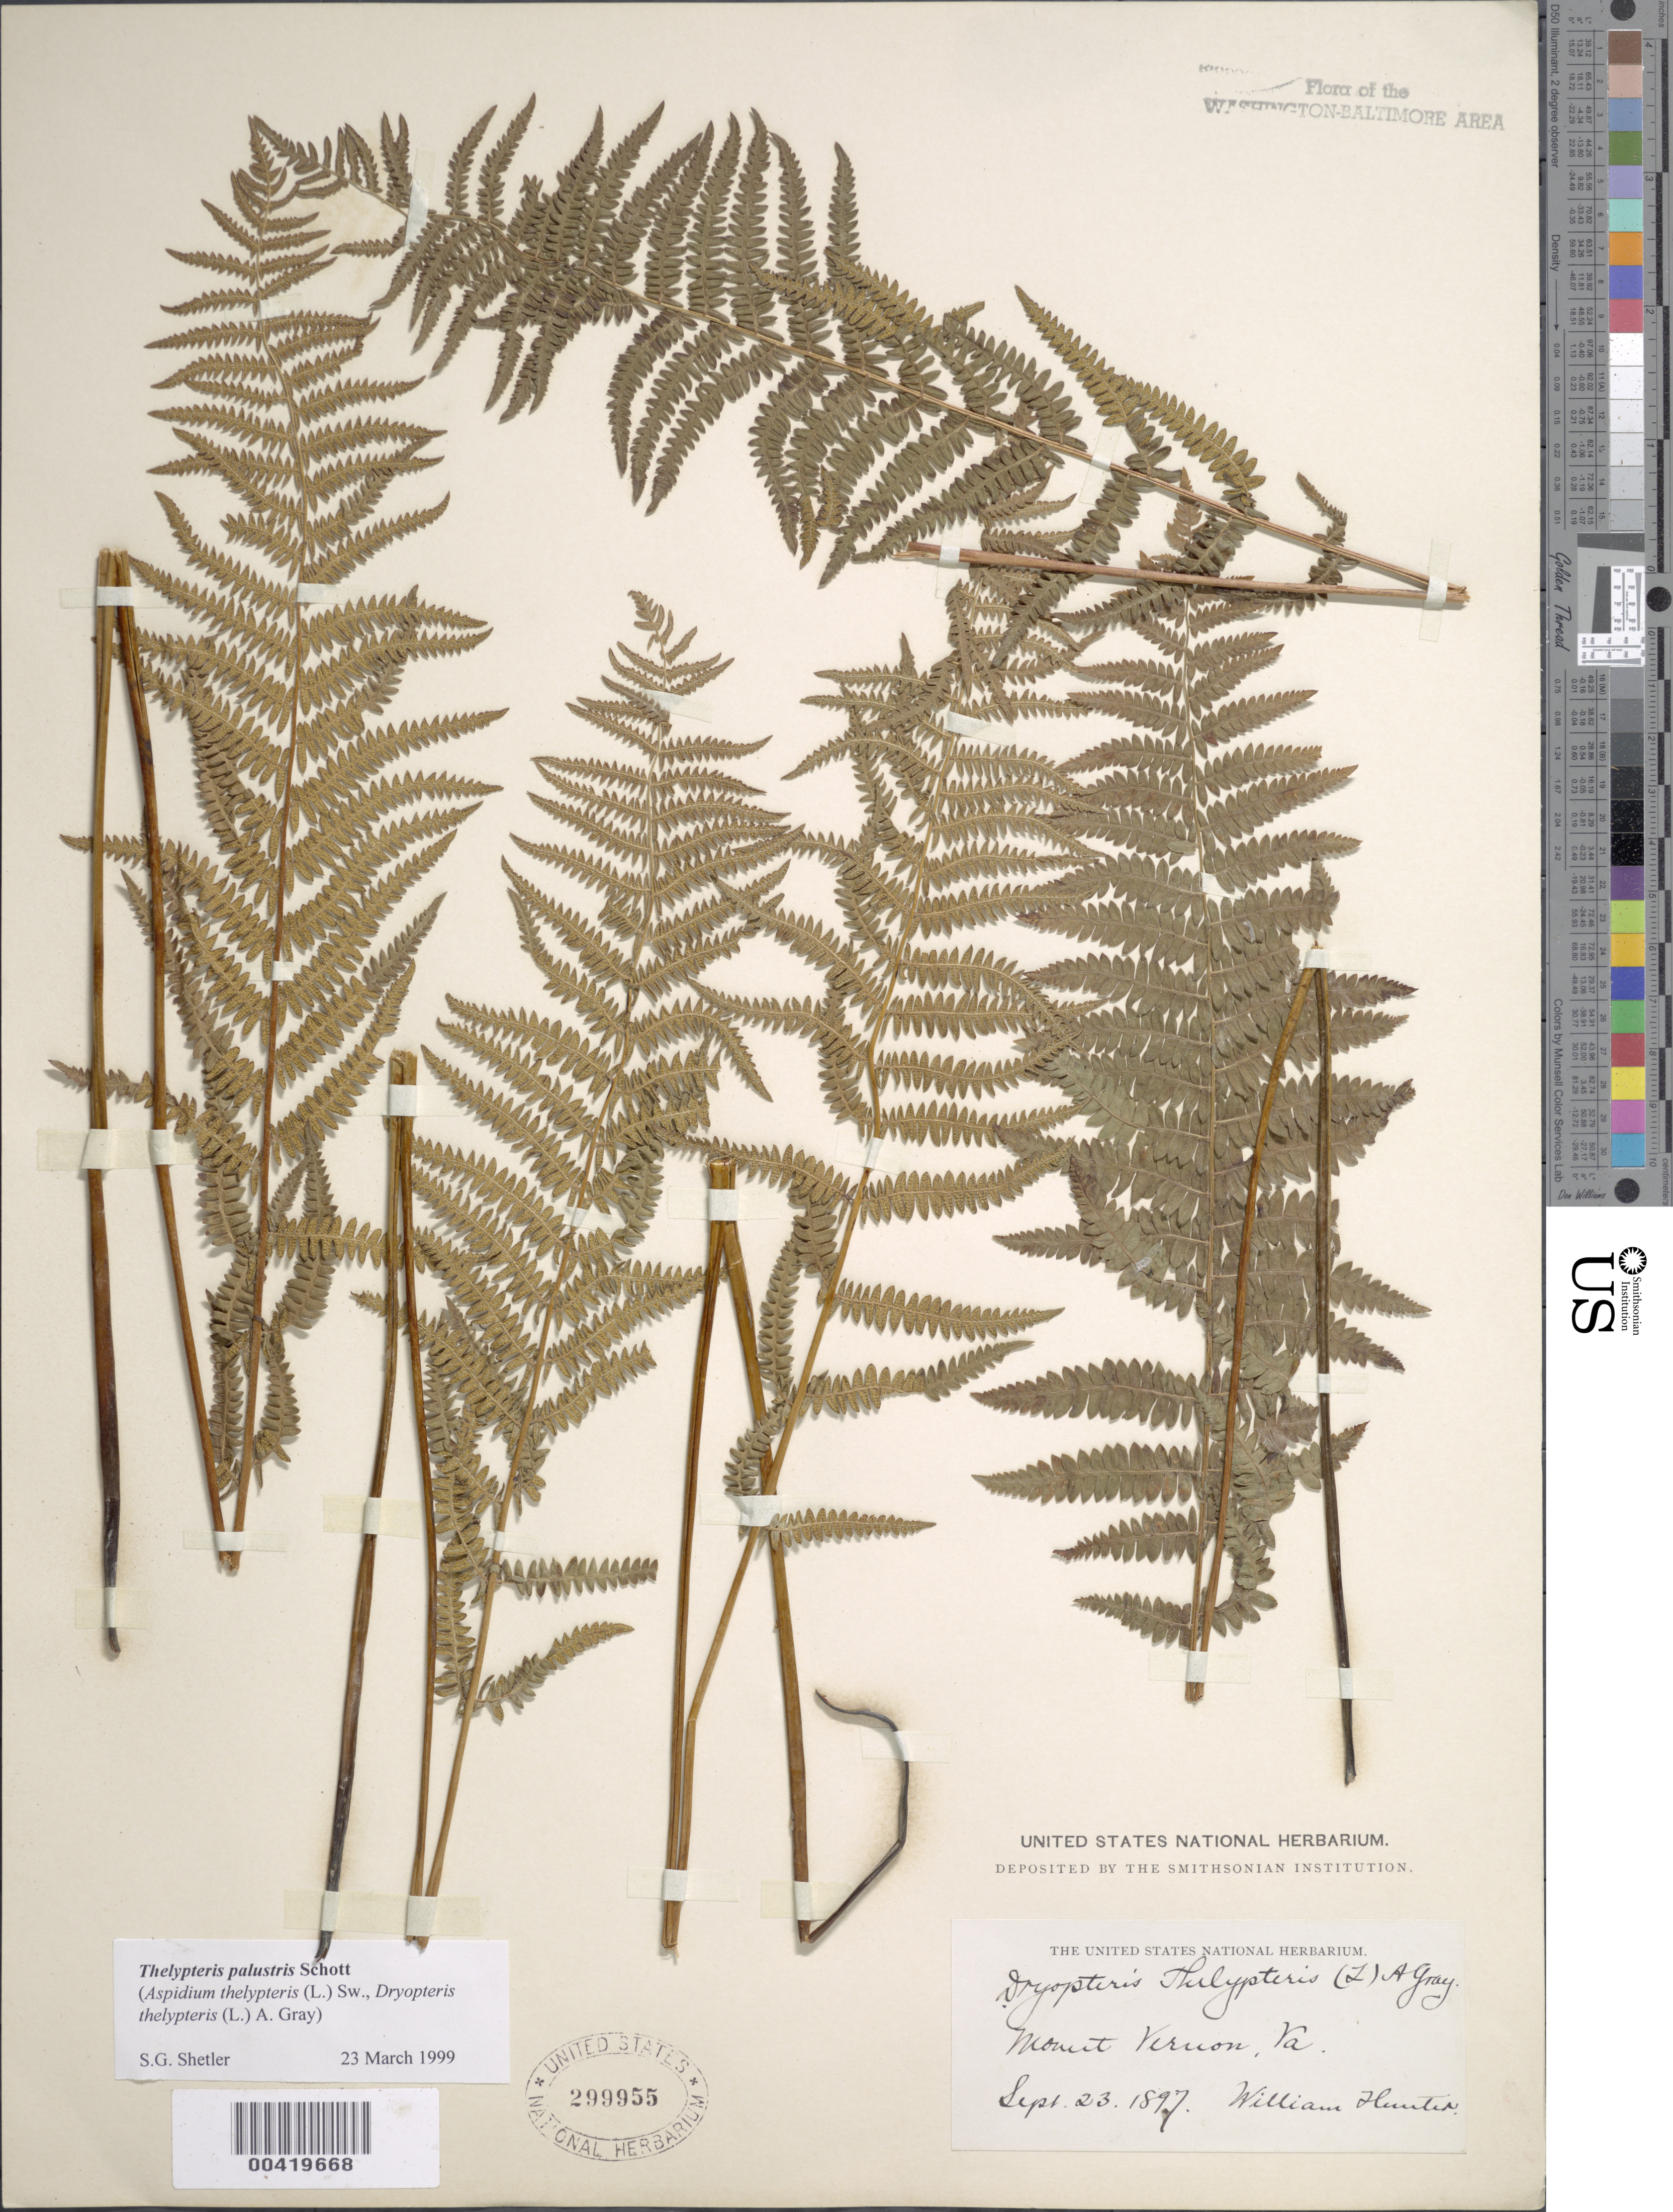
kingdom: Plantae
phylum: Tracheophyta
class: Polypodiopsida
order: Polypodiales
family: Thelypteridaceae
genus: Thelypteris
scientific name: Thelypteris palustris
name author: (Salisb.) Schott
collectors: W. Hunter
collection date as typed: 23 Sep 1897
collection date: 1897-09-23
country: United States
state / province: Virginia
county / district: Fairfax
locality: Mount Vernon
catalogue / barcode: US 299955